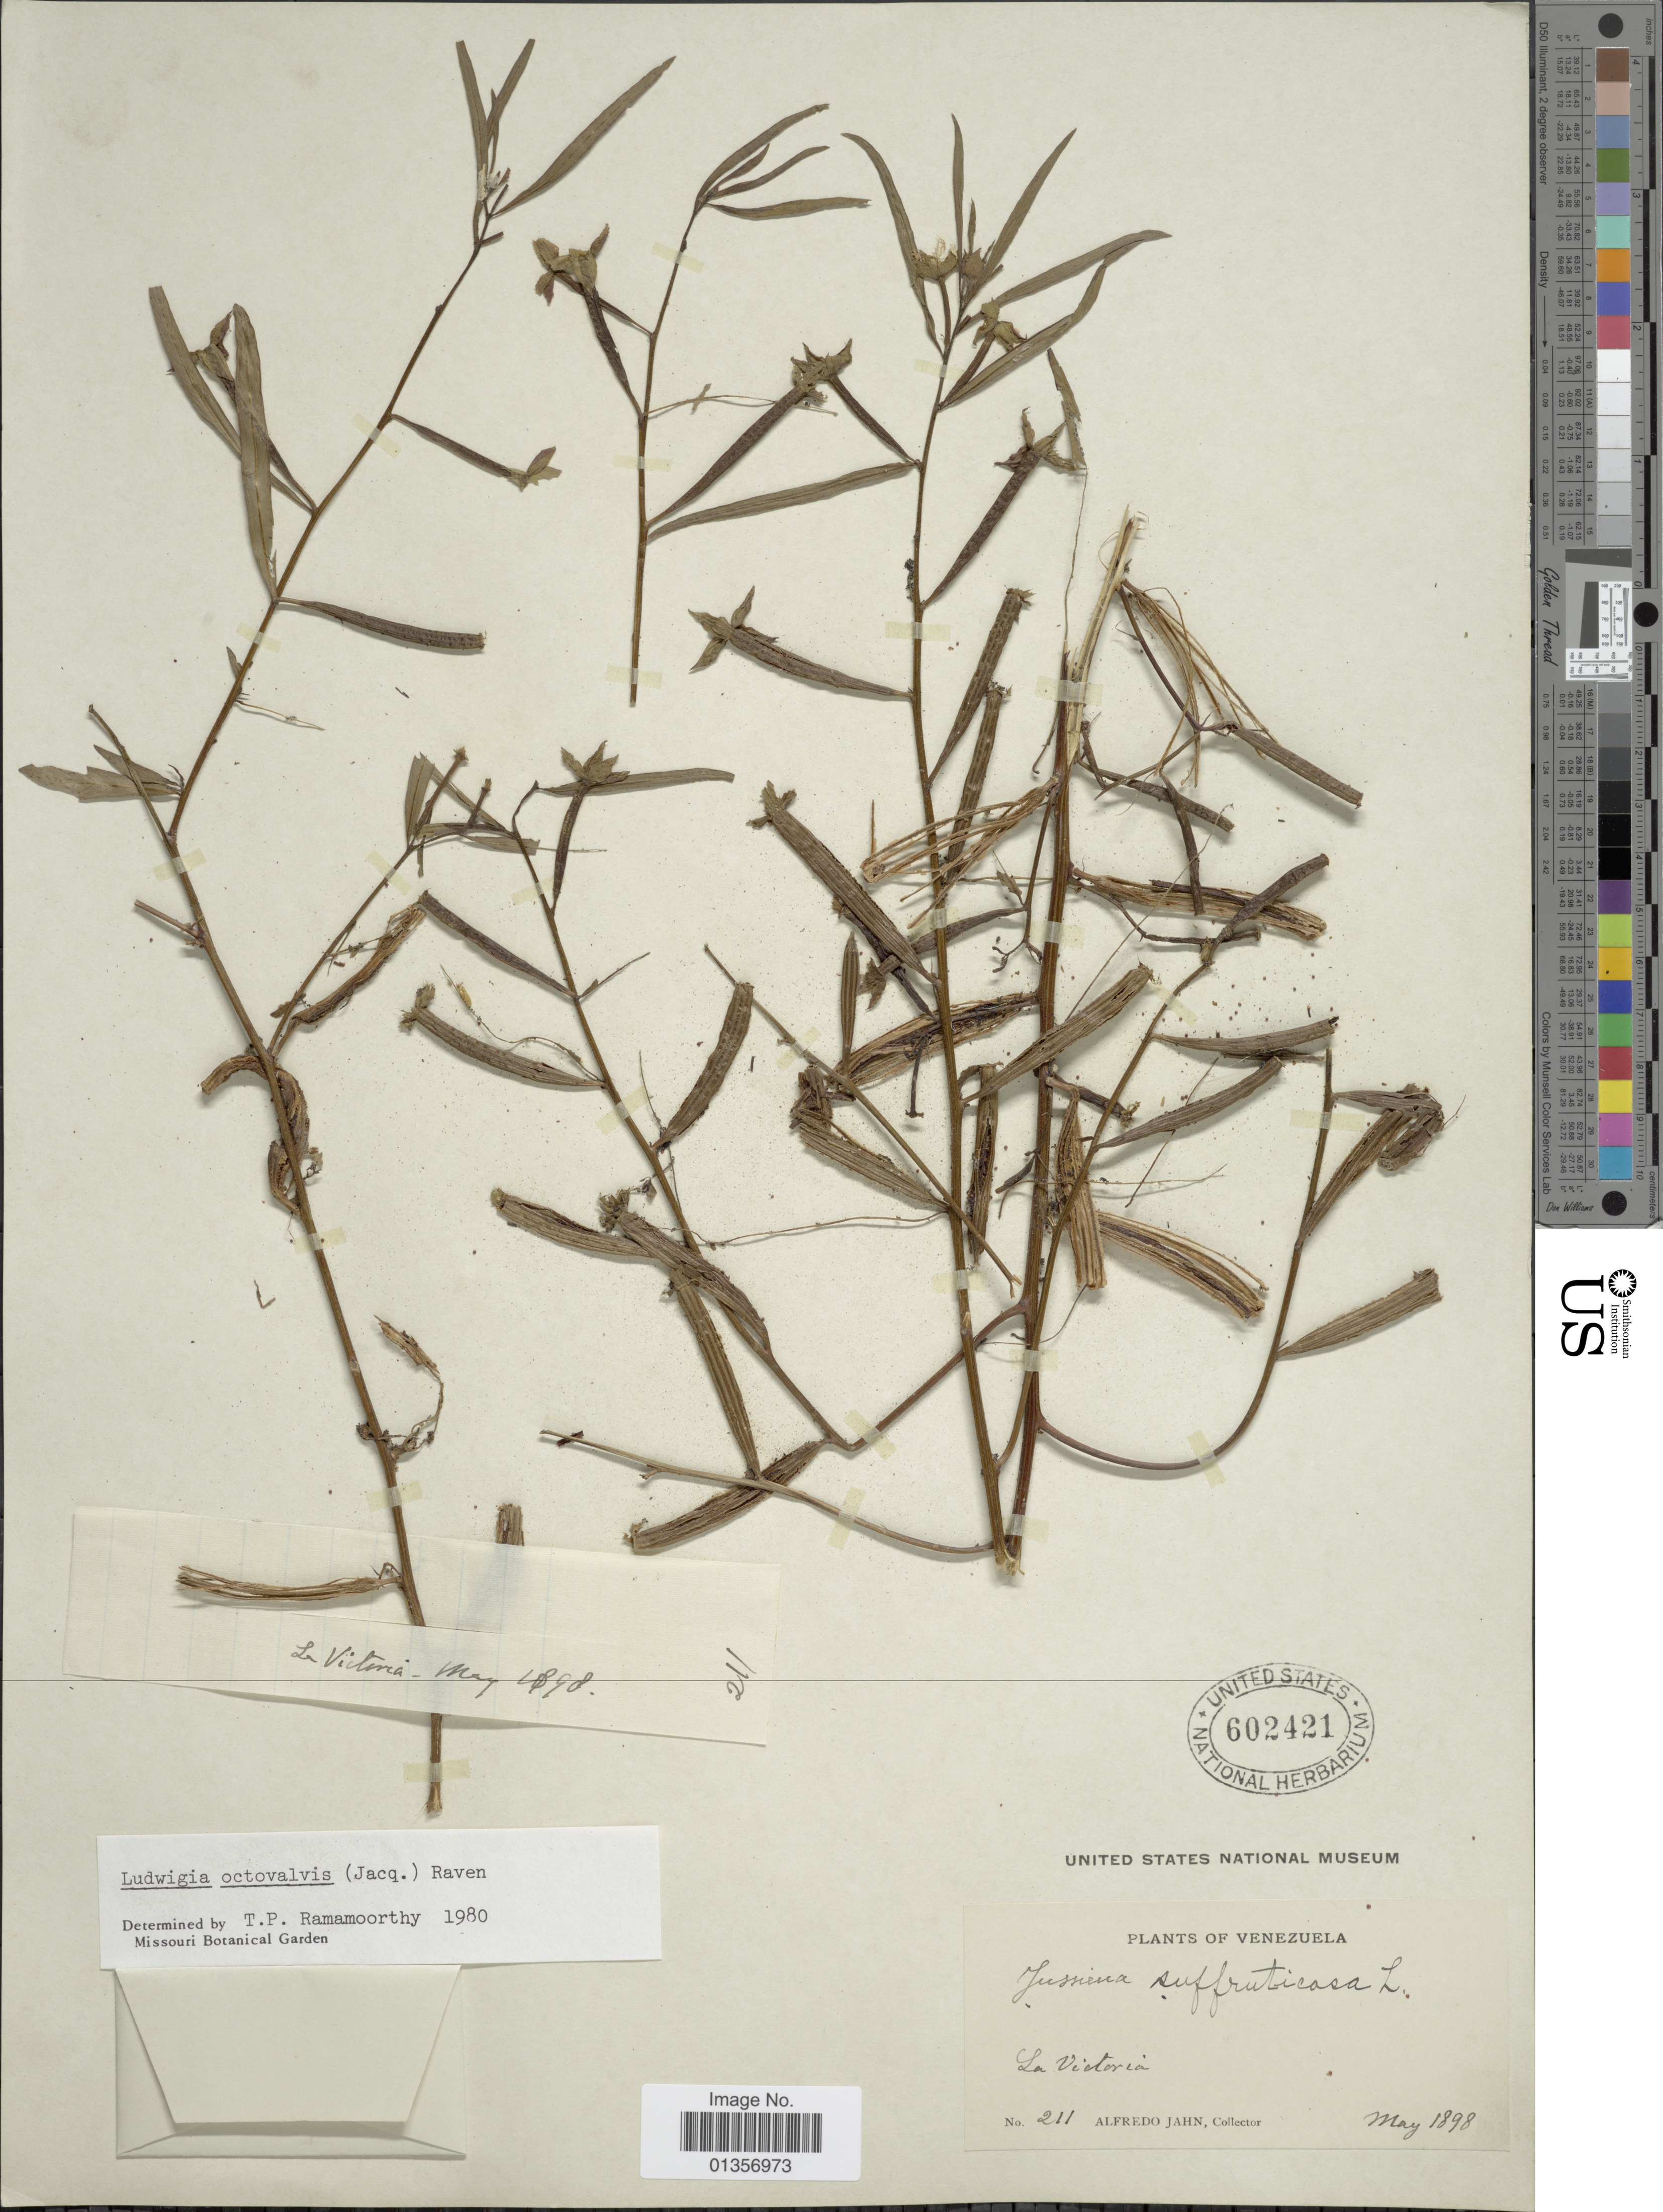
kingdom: Plantae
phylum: Tracheophyta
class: Magnoliopsida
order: Myrtales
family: Onagraceae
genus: Ludwigia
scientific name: Ludwigia octovalvis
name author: (Jacq.) P.H. Raven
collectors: A. Jahn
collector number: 211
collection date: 1898-05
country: Venezuela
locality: La Victoria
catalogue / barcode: US 602421